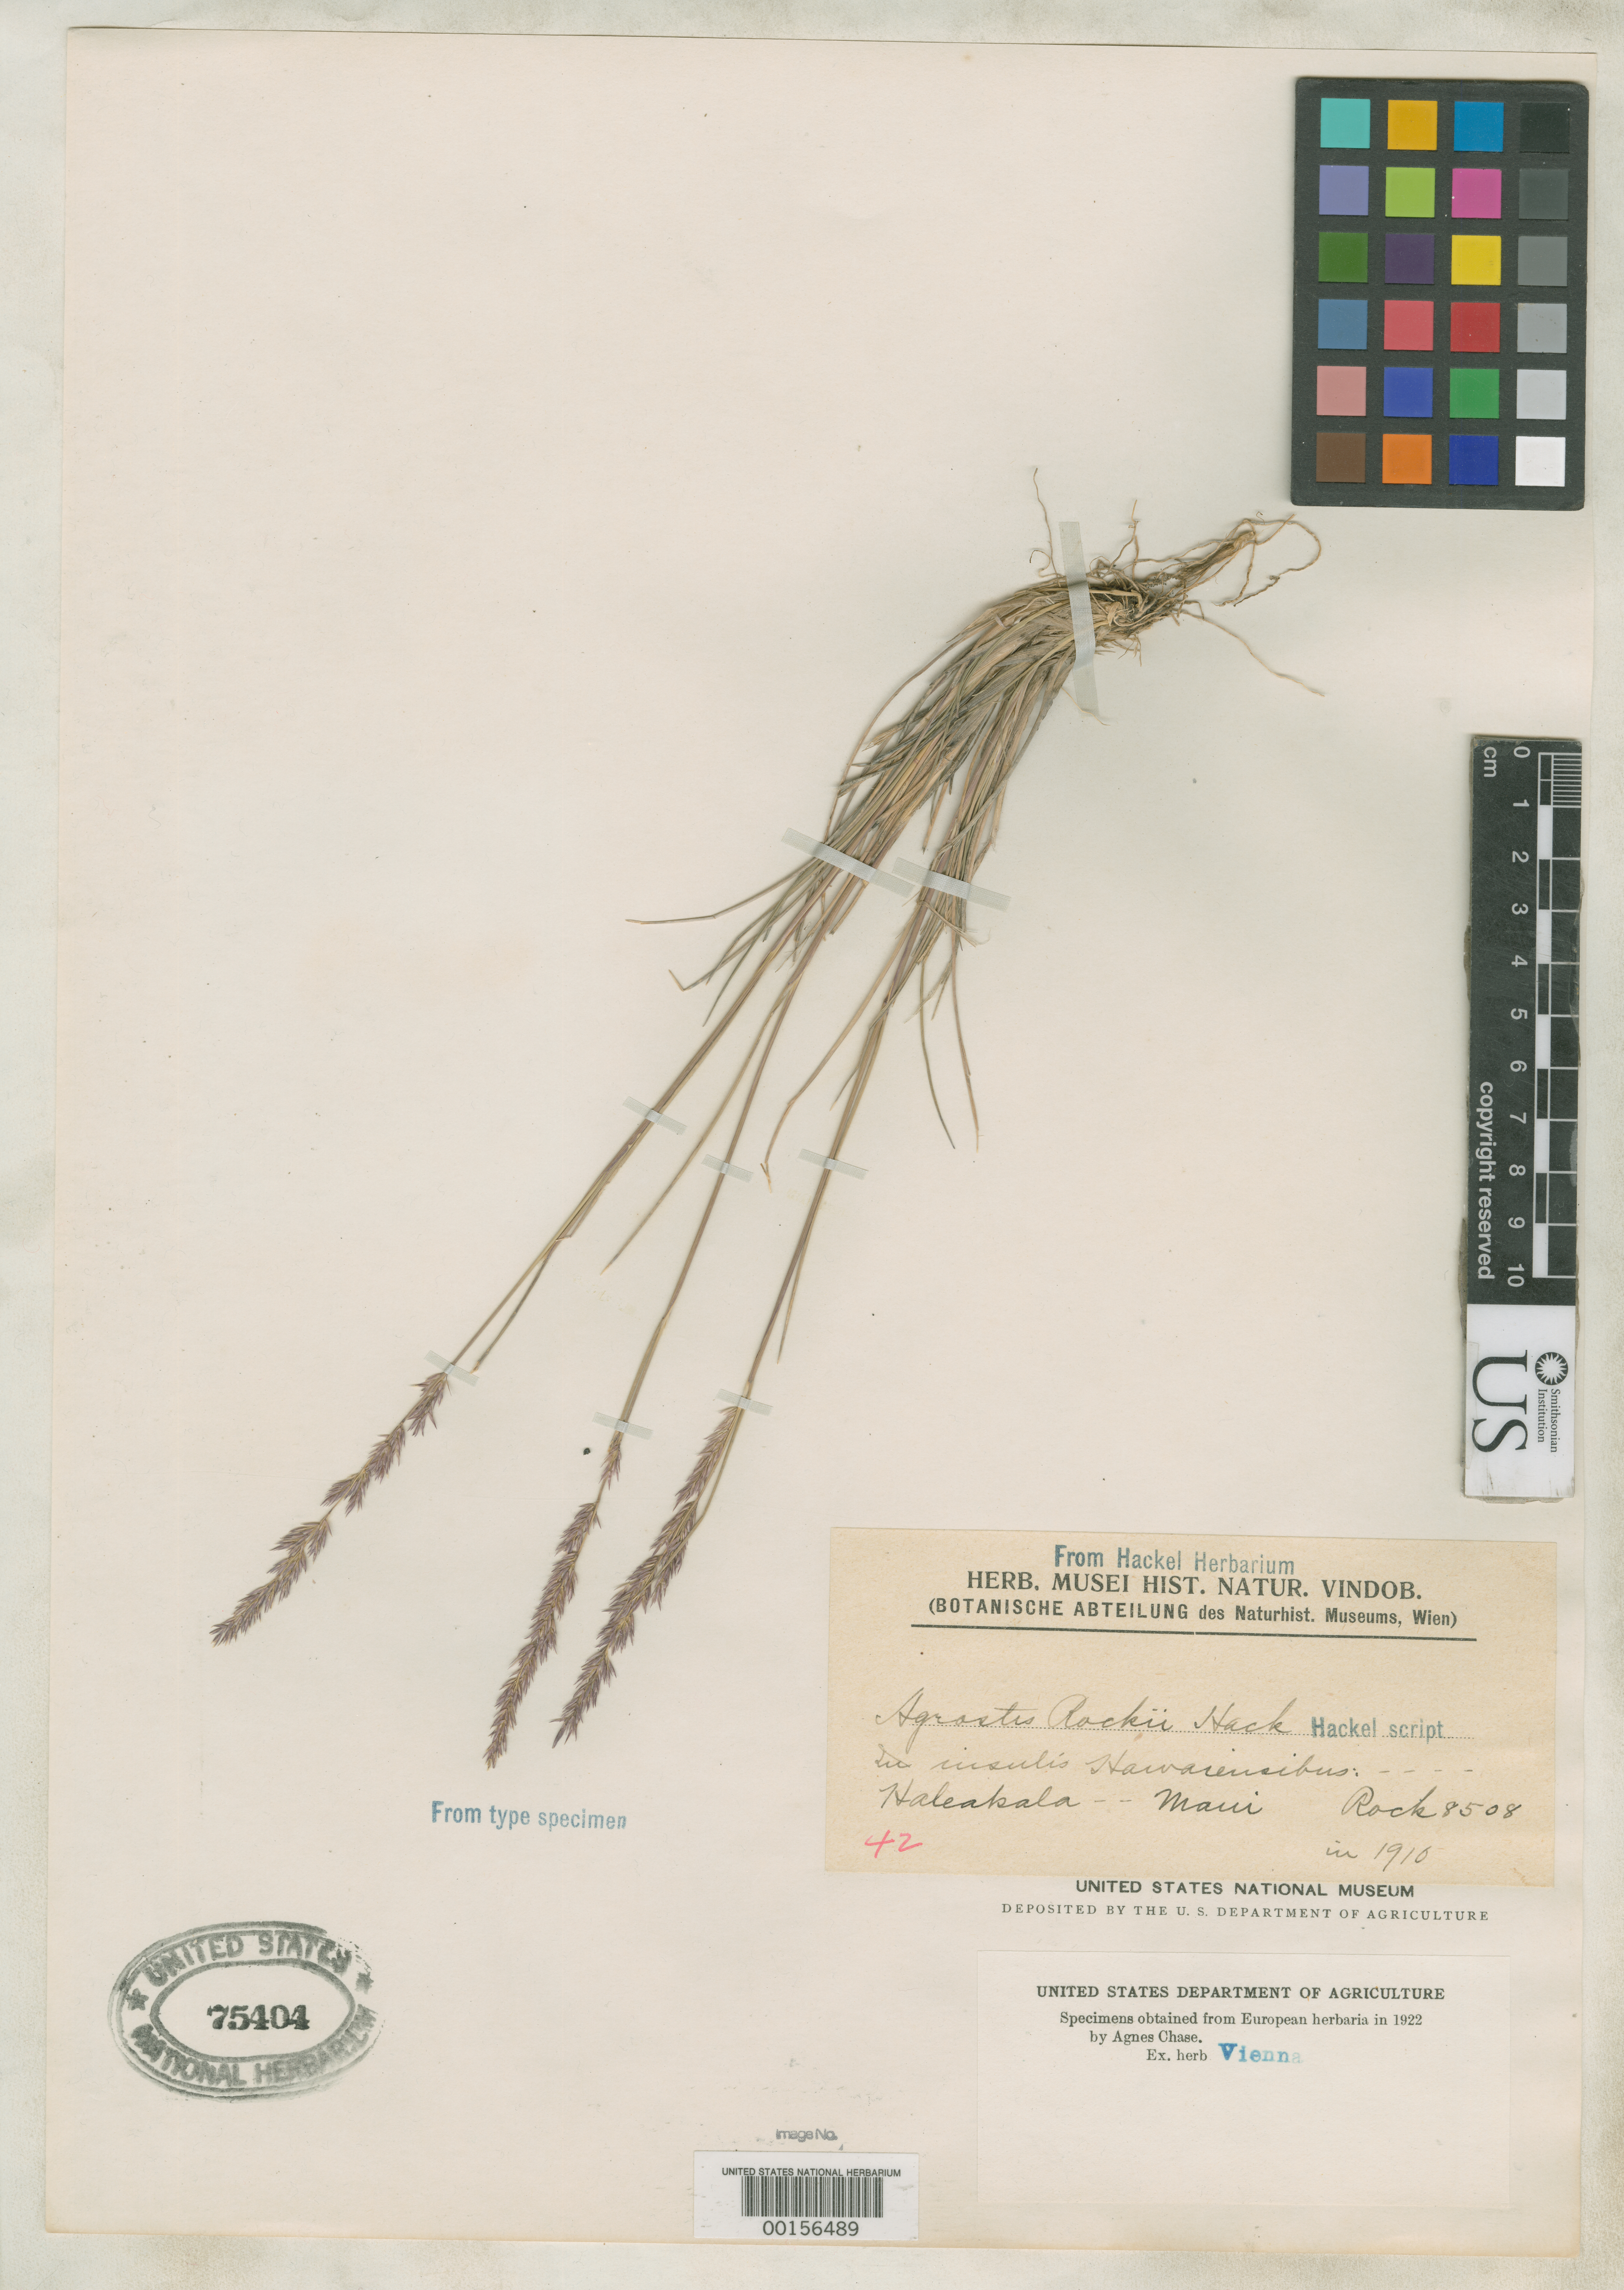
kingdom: Plantae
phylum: Tracheophyta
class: Liliopsida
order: Poales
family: Poaceae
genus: Agrostis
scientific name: Agrostis rockii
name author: Hack.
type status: Type Fragment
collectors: J. F. Rock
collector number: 8505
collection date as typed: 1910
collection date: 1910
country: United States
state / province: Hawaii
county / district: Maui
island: Maui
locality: Haleakala.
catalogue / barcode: US 75404